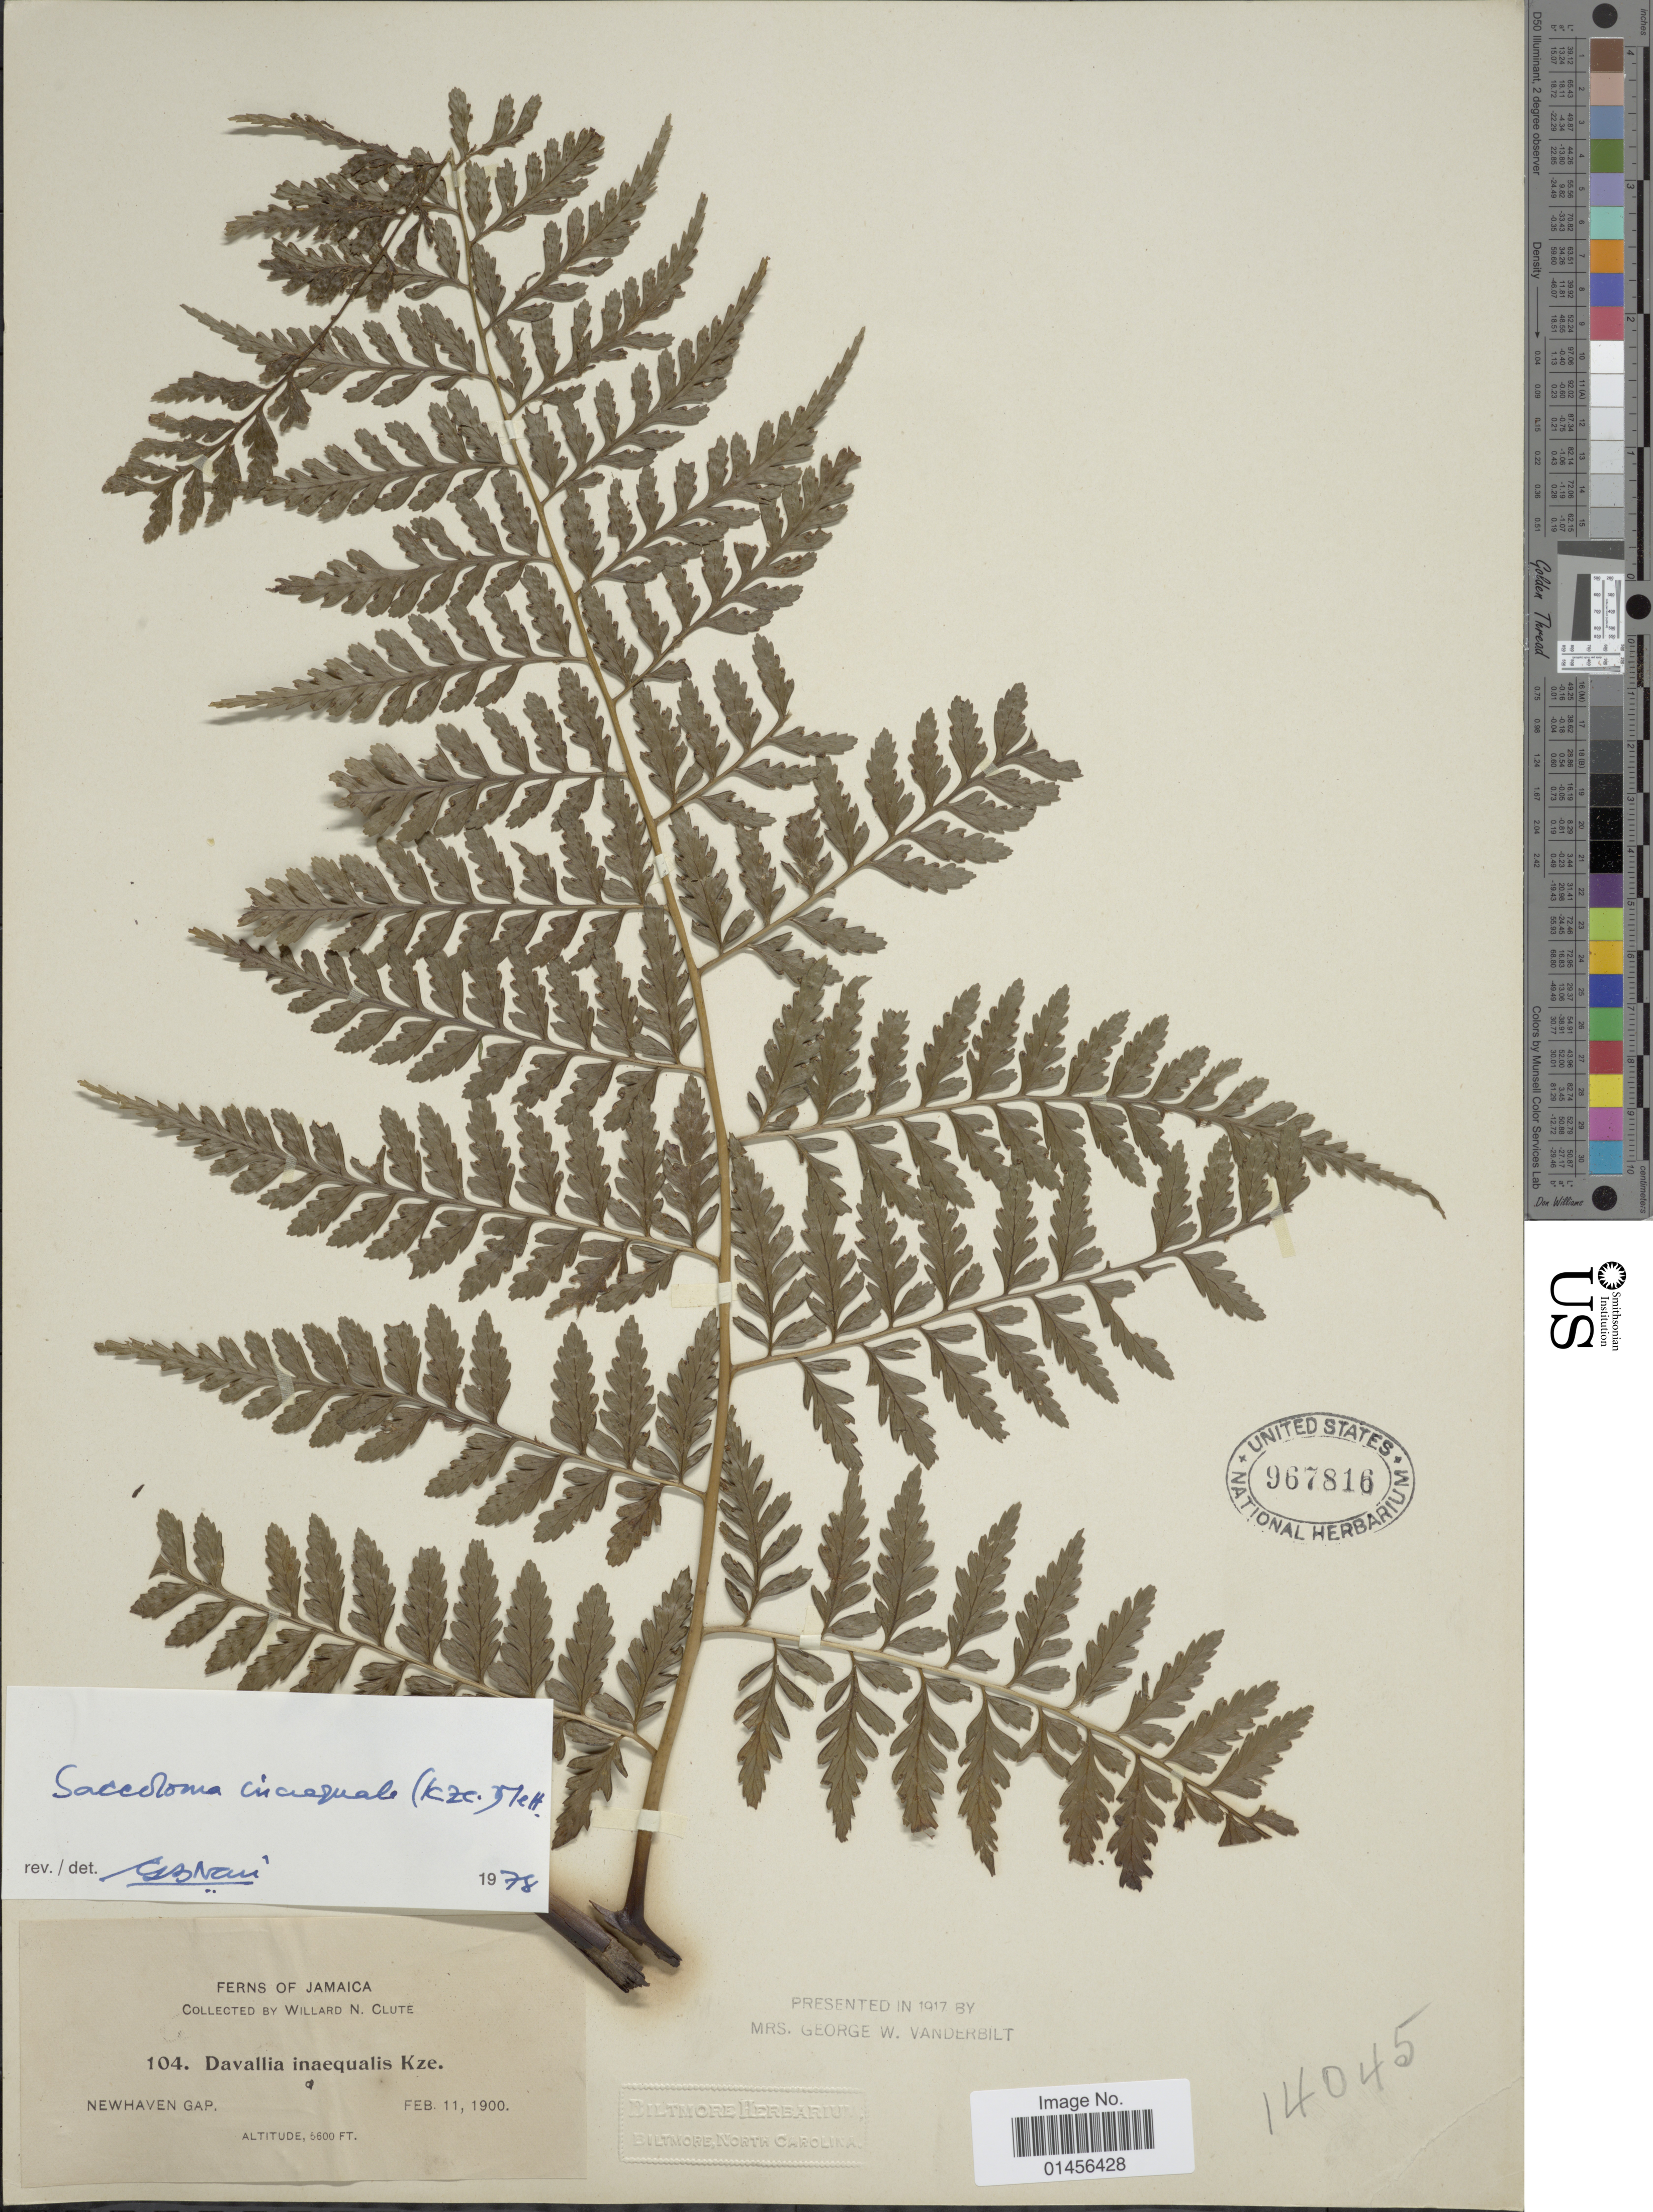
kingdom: Plantae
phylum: Tracheophyta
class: Polypodiopsida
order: Polypodiales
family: Saccolomataceae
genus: Saccoloma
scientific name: Saccoloma inaequale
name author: (Kunze) Mett.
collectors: W. N. Clute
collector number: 104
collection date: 1900-02-11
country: Jamaica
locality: Newhaven Gap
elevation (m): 2012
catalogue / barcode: US 967816